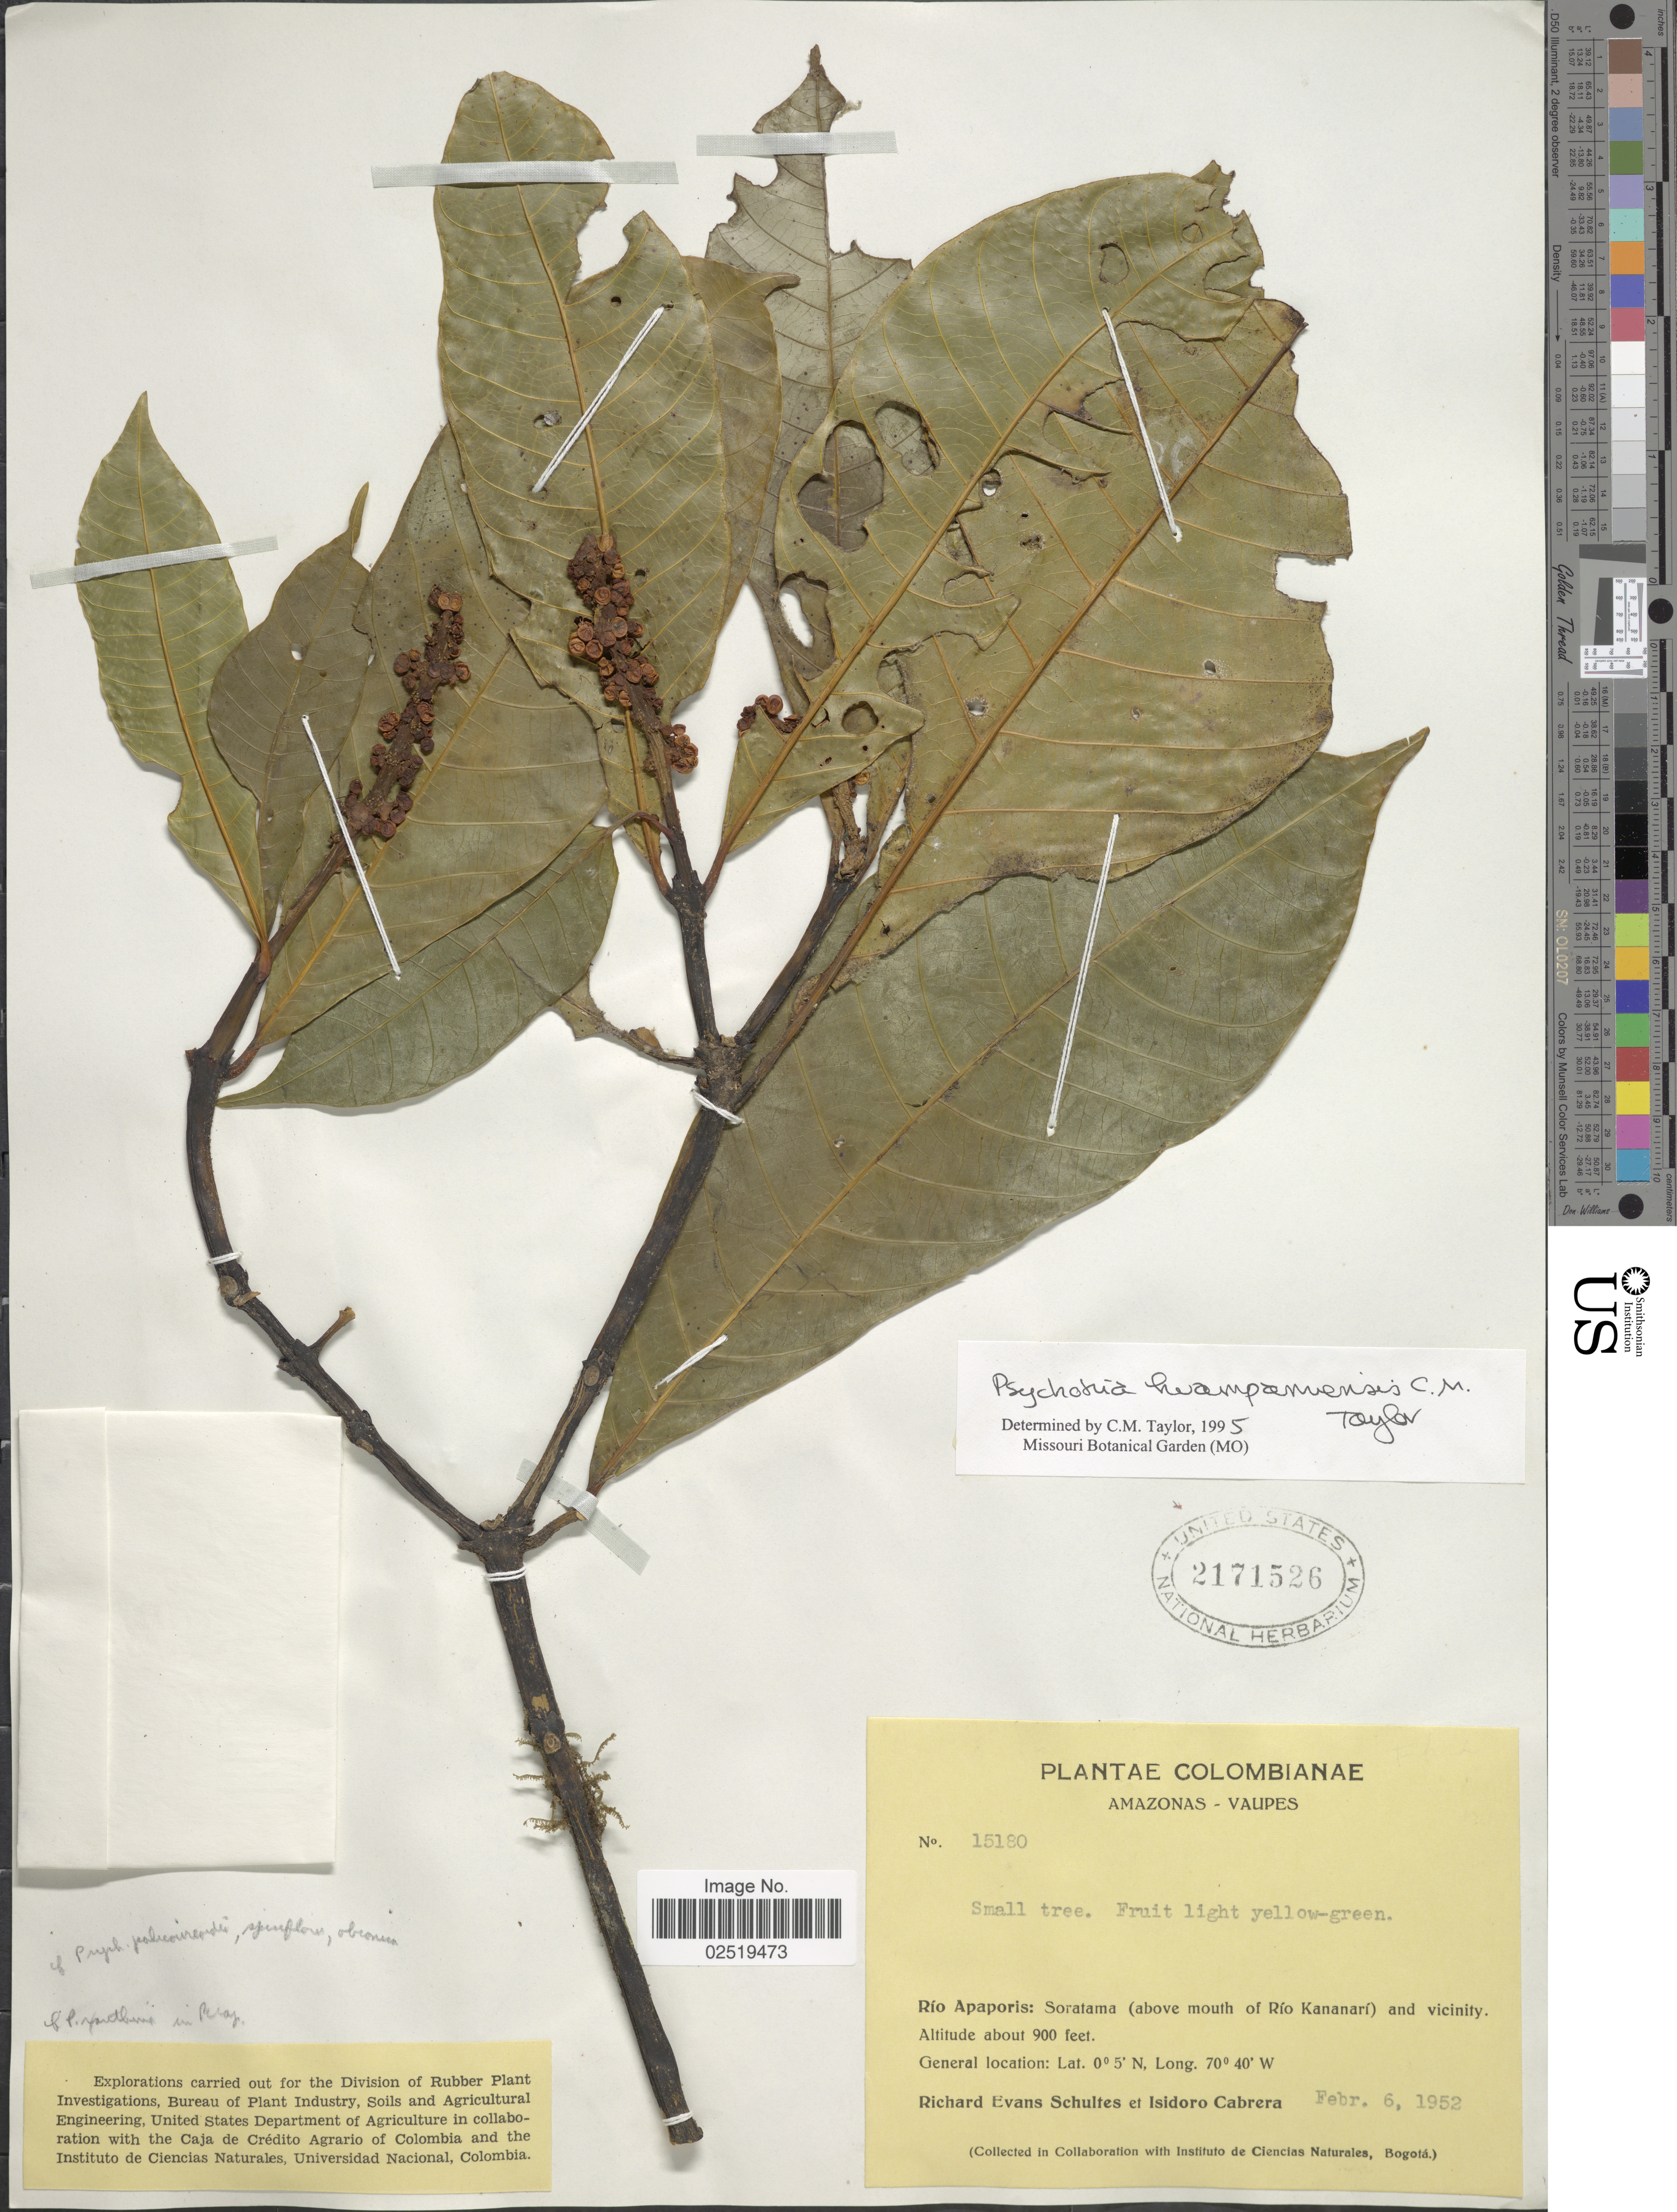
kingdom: Plantae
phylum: Tracheophyta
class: Magnoliopsida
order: Gentianales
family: Rubiaceae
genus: Psychotria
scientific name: Psychotria huampamiensis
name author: C.M. Taylor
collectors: R. E. Schultes & I. Cabrera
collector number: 15180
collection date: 1952-02-06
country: Colombia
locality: Amazonas-Vaupes, Rio Apaporis: Soratama (above mouth of Rio Kananari) and vicinity.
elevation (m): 274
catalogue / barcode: US 2171526